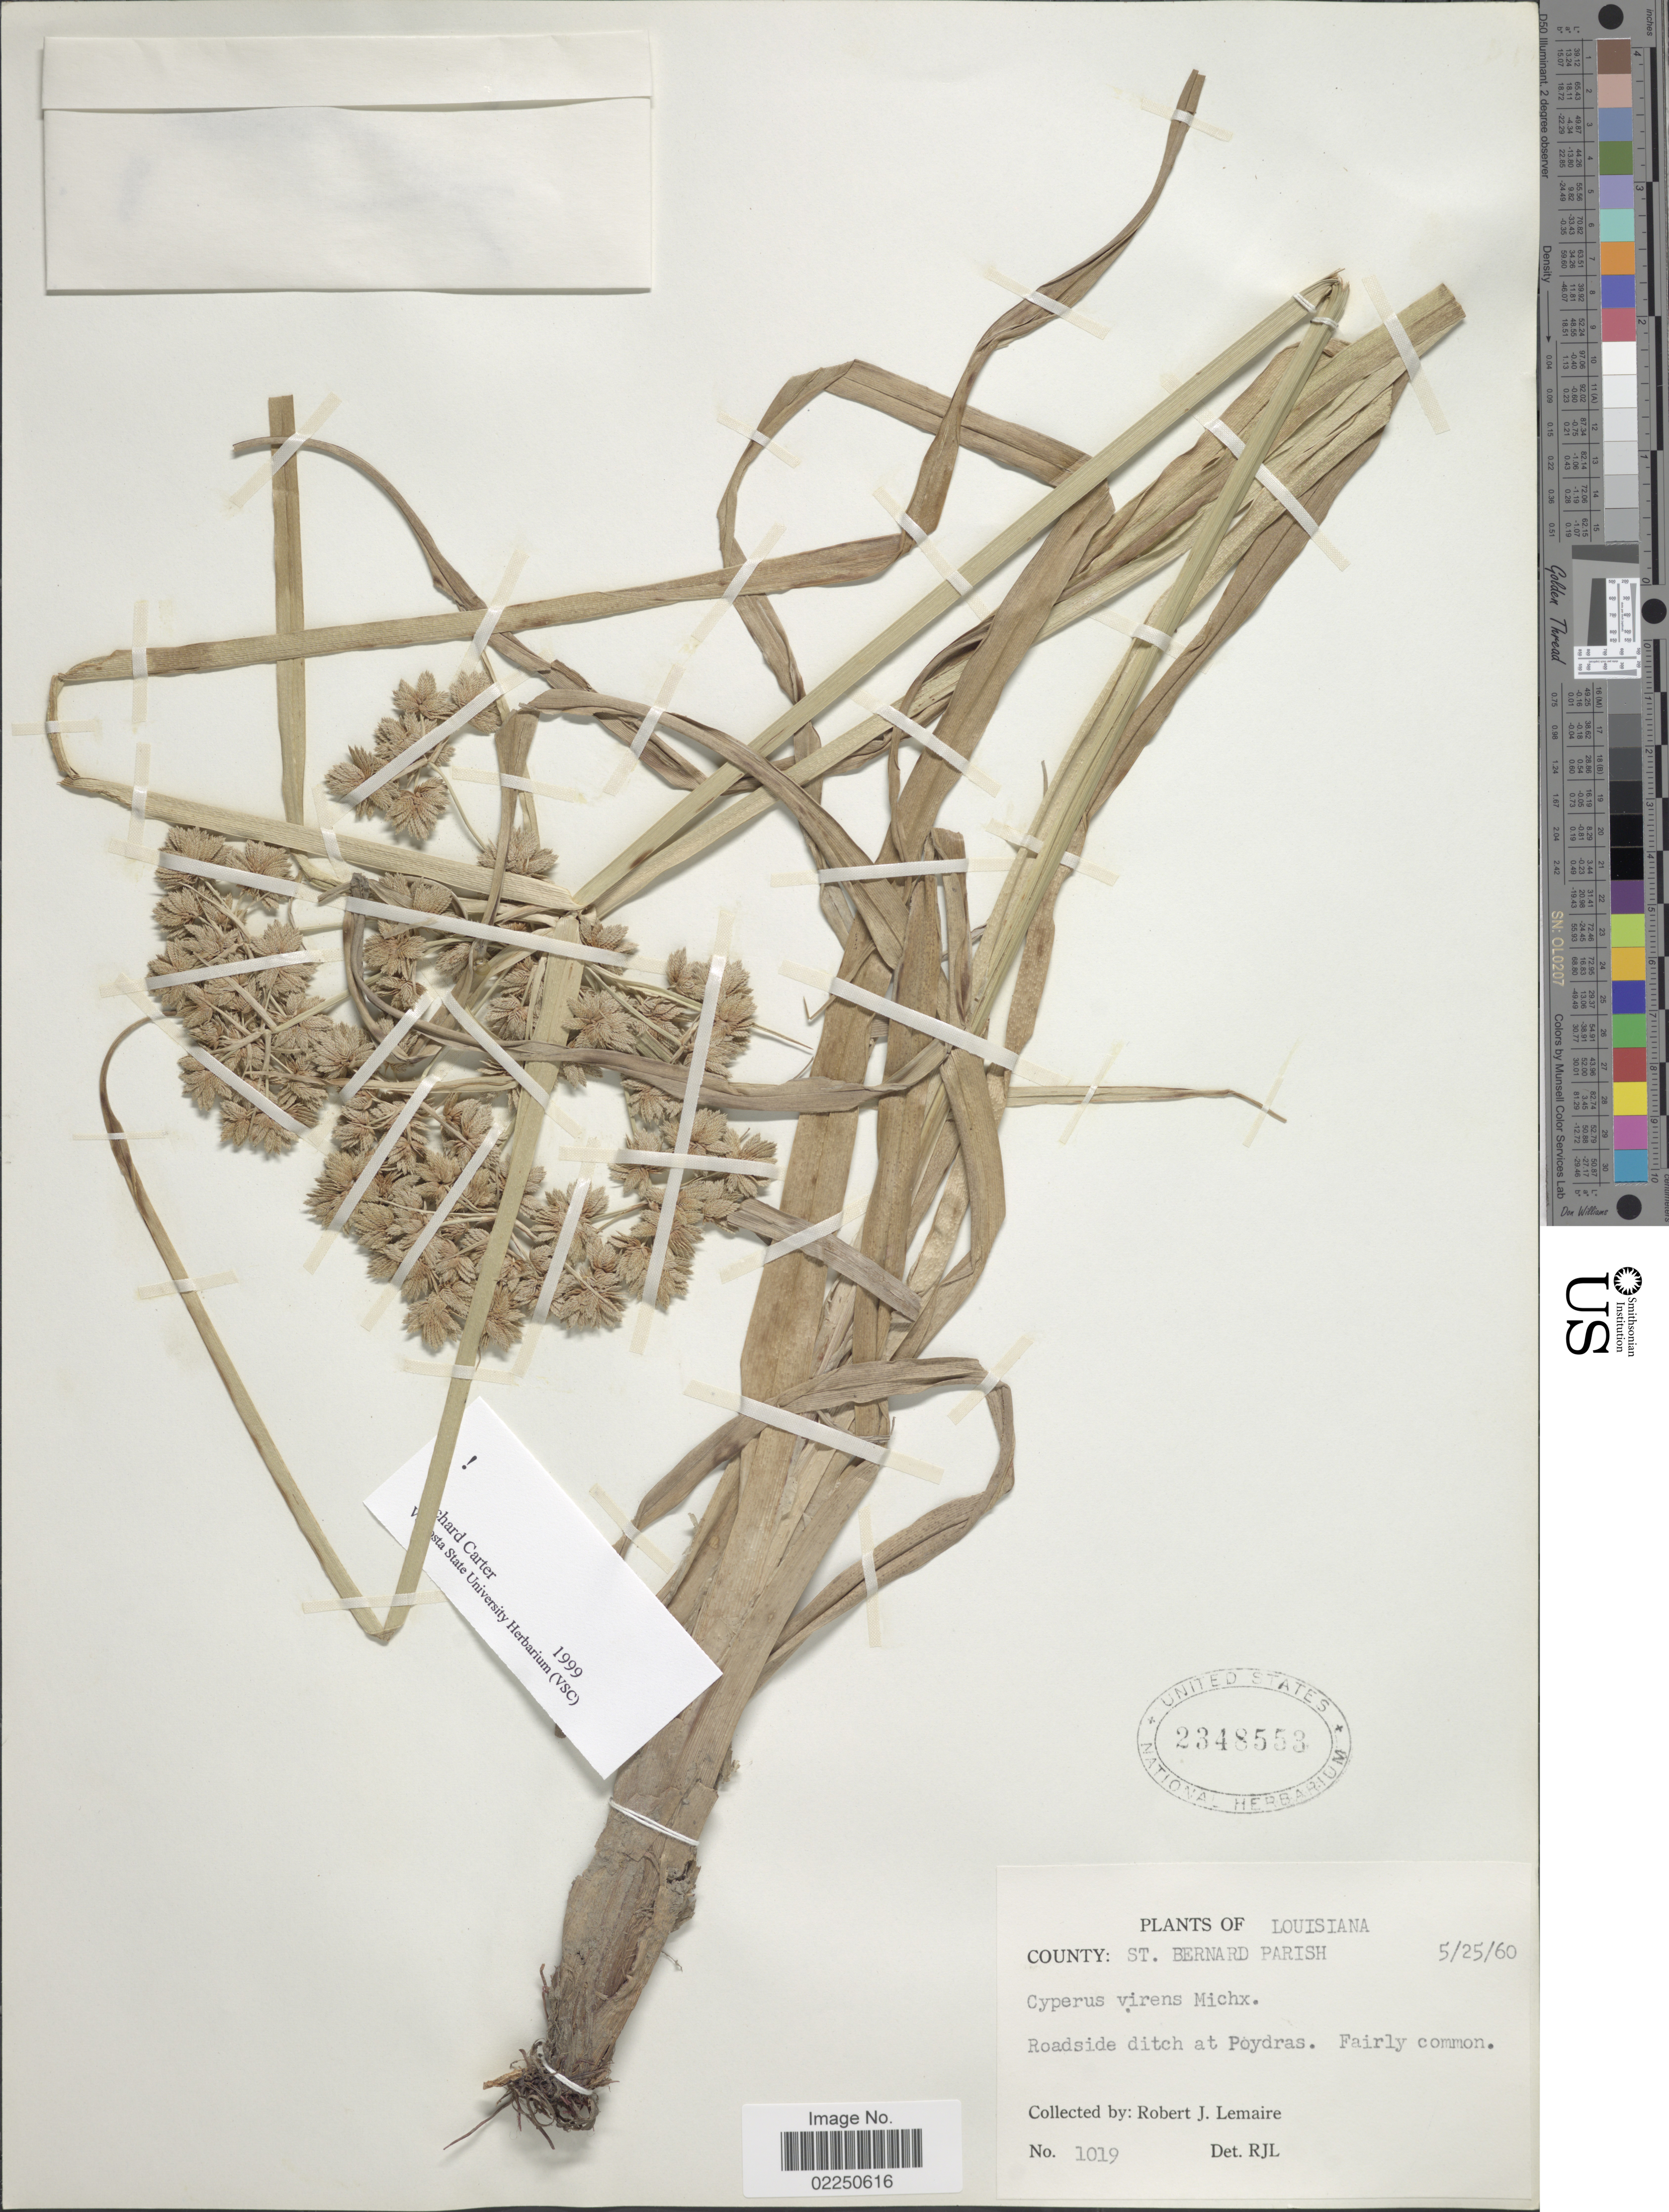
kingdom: Plantae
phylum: Tracheophyta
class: Liliopsida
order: Poales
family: Cyperaceae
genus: Cyperus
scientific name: Cyperus virens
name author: Michx.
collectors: R. J. Lemaire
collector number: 1019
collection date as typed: Transcribed d/m/y: 25/5/60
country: United States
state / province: Louisiana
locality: County: St. Bernard Parish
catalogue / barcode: US 2348553